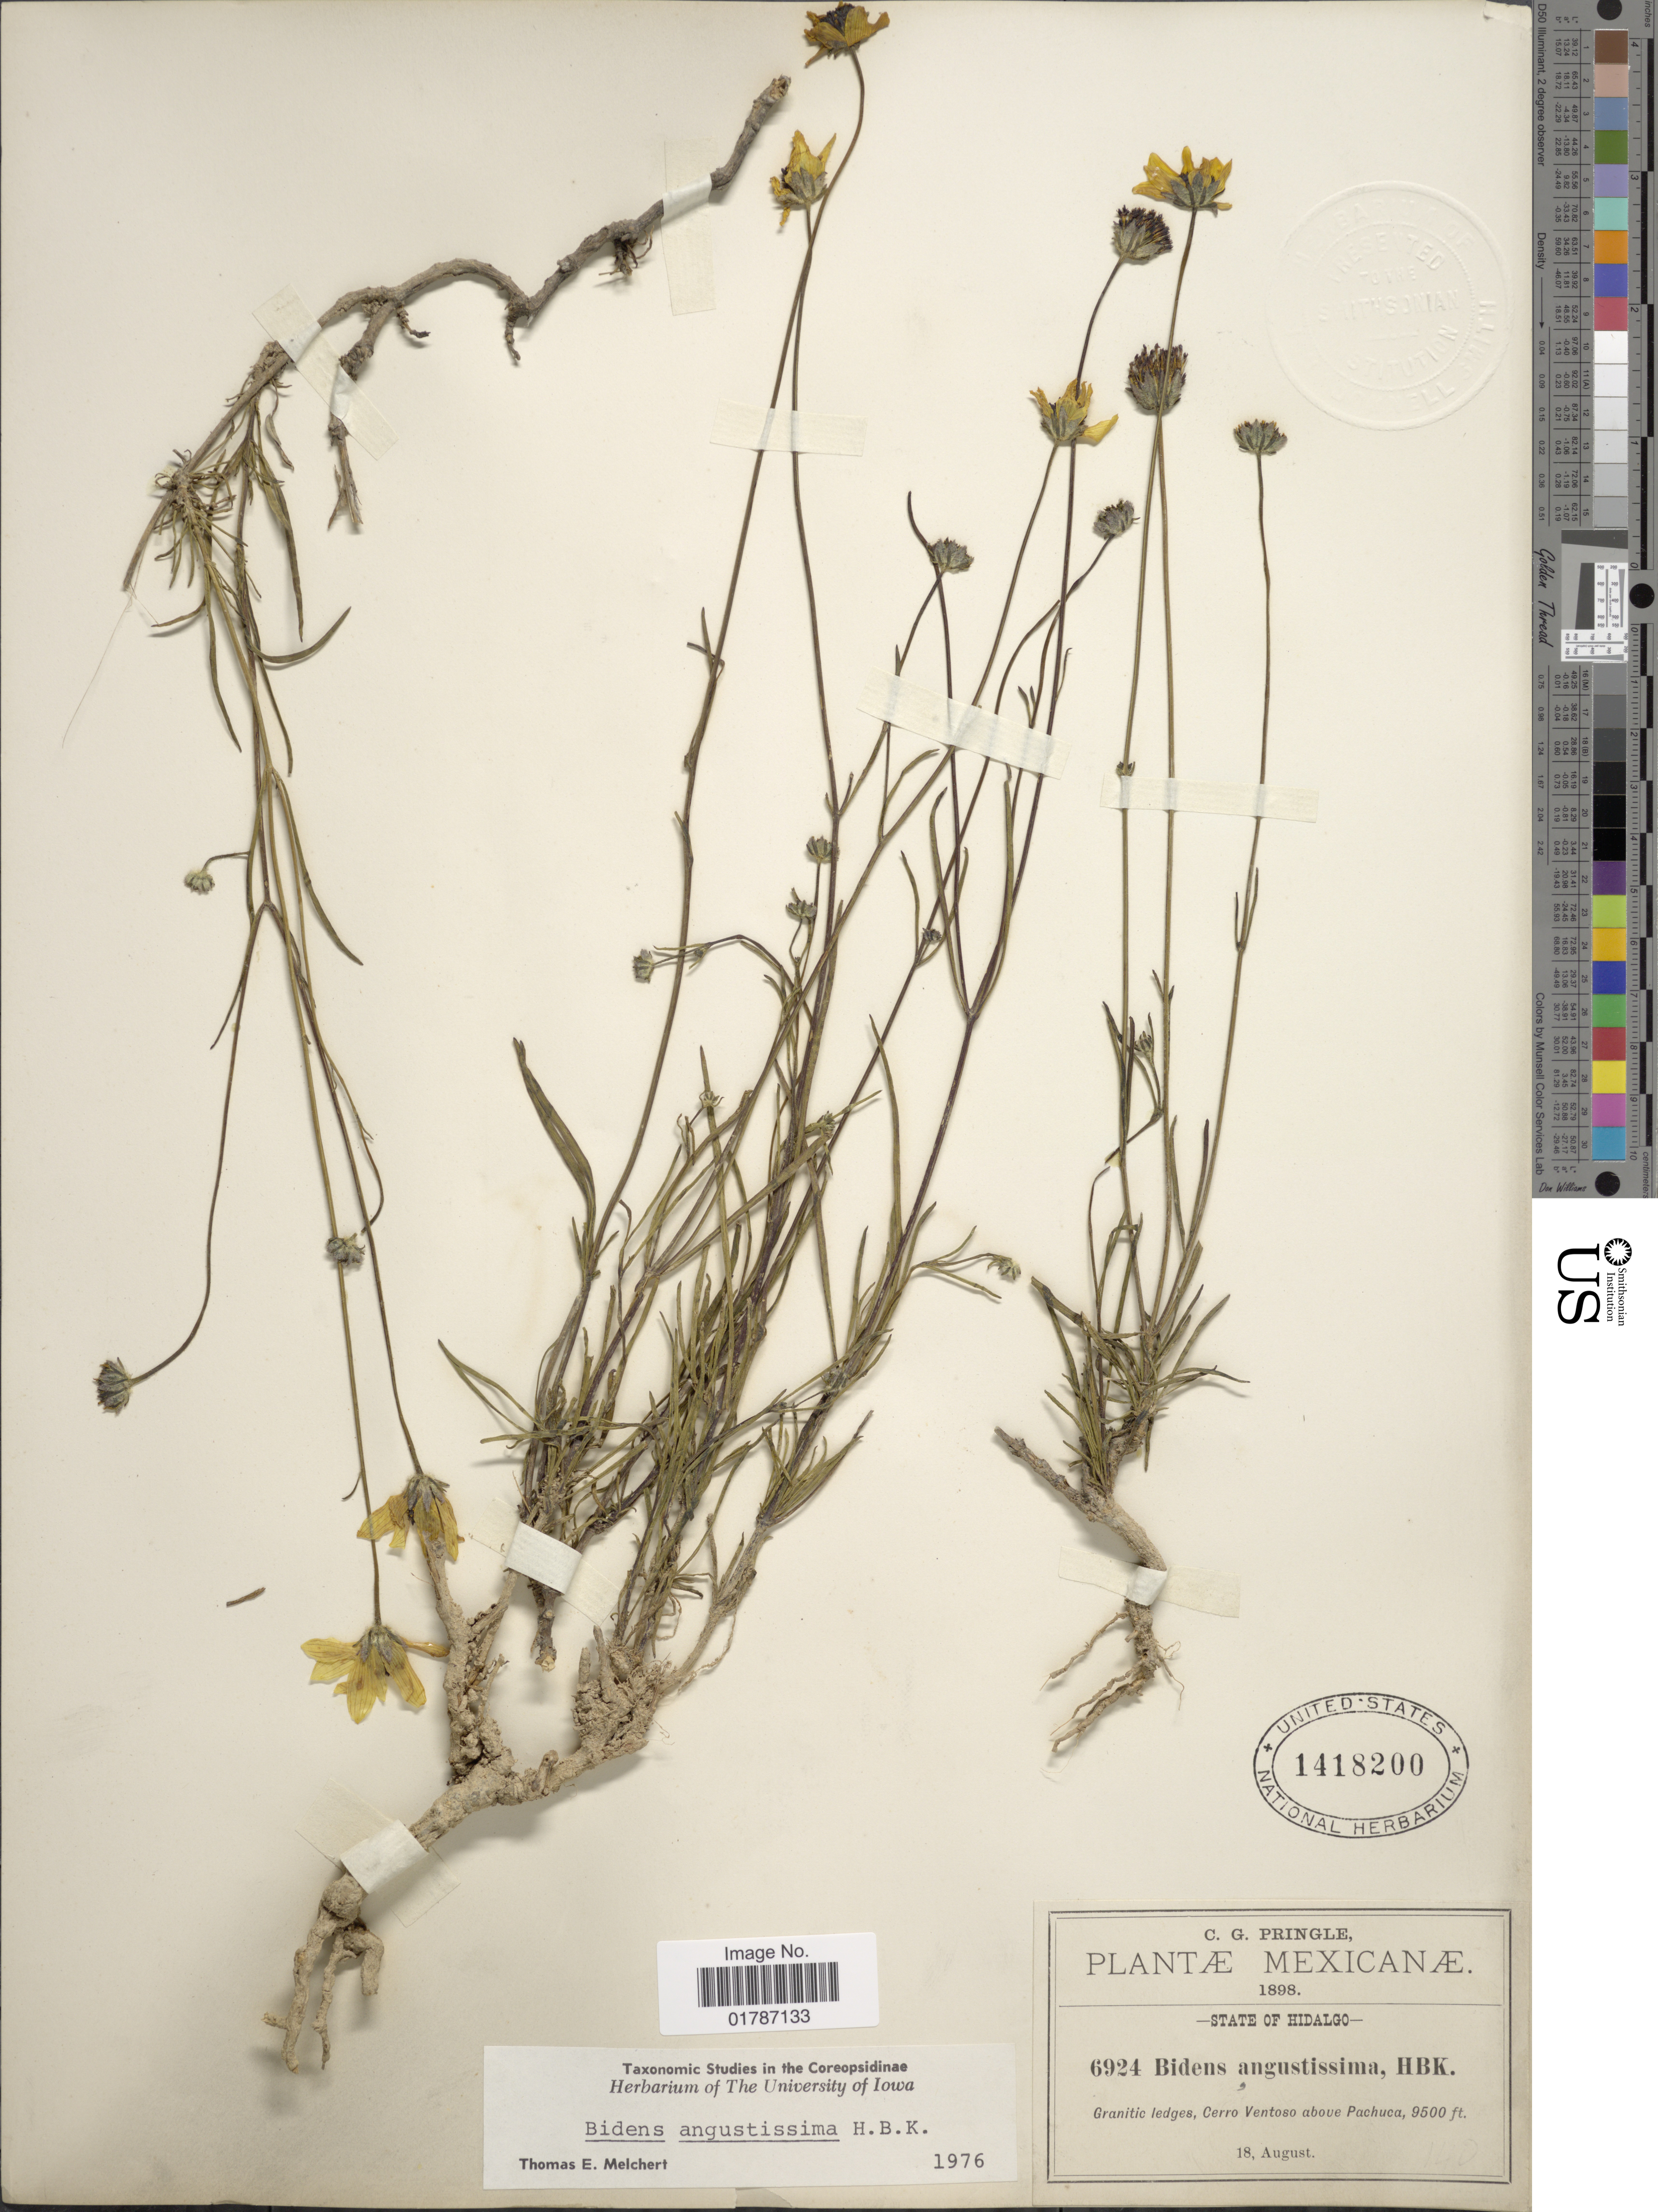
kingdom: Plantae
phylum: Tracheophyta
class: Magnoliopsida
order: Asterales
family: Asteraceae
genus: Bidens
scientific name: Bidens angustissima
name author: Kunth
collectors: C. G. Pringle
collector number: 6924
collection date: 1898-08-18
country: Mexico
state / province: Hidalgo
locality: State of Hidalgo, Granitic ledges, Cerro Ventoso above Pachuca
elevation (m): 2896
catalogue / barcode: US 1418200